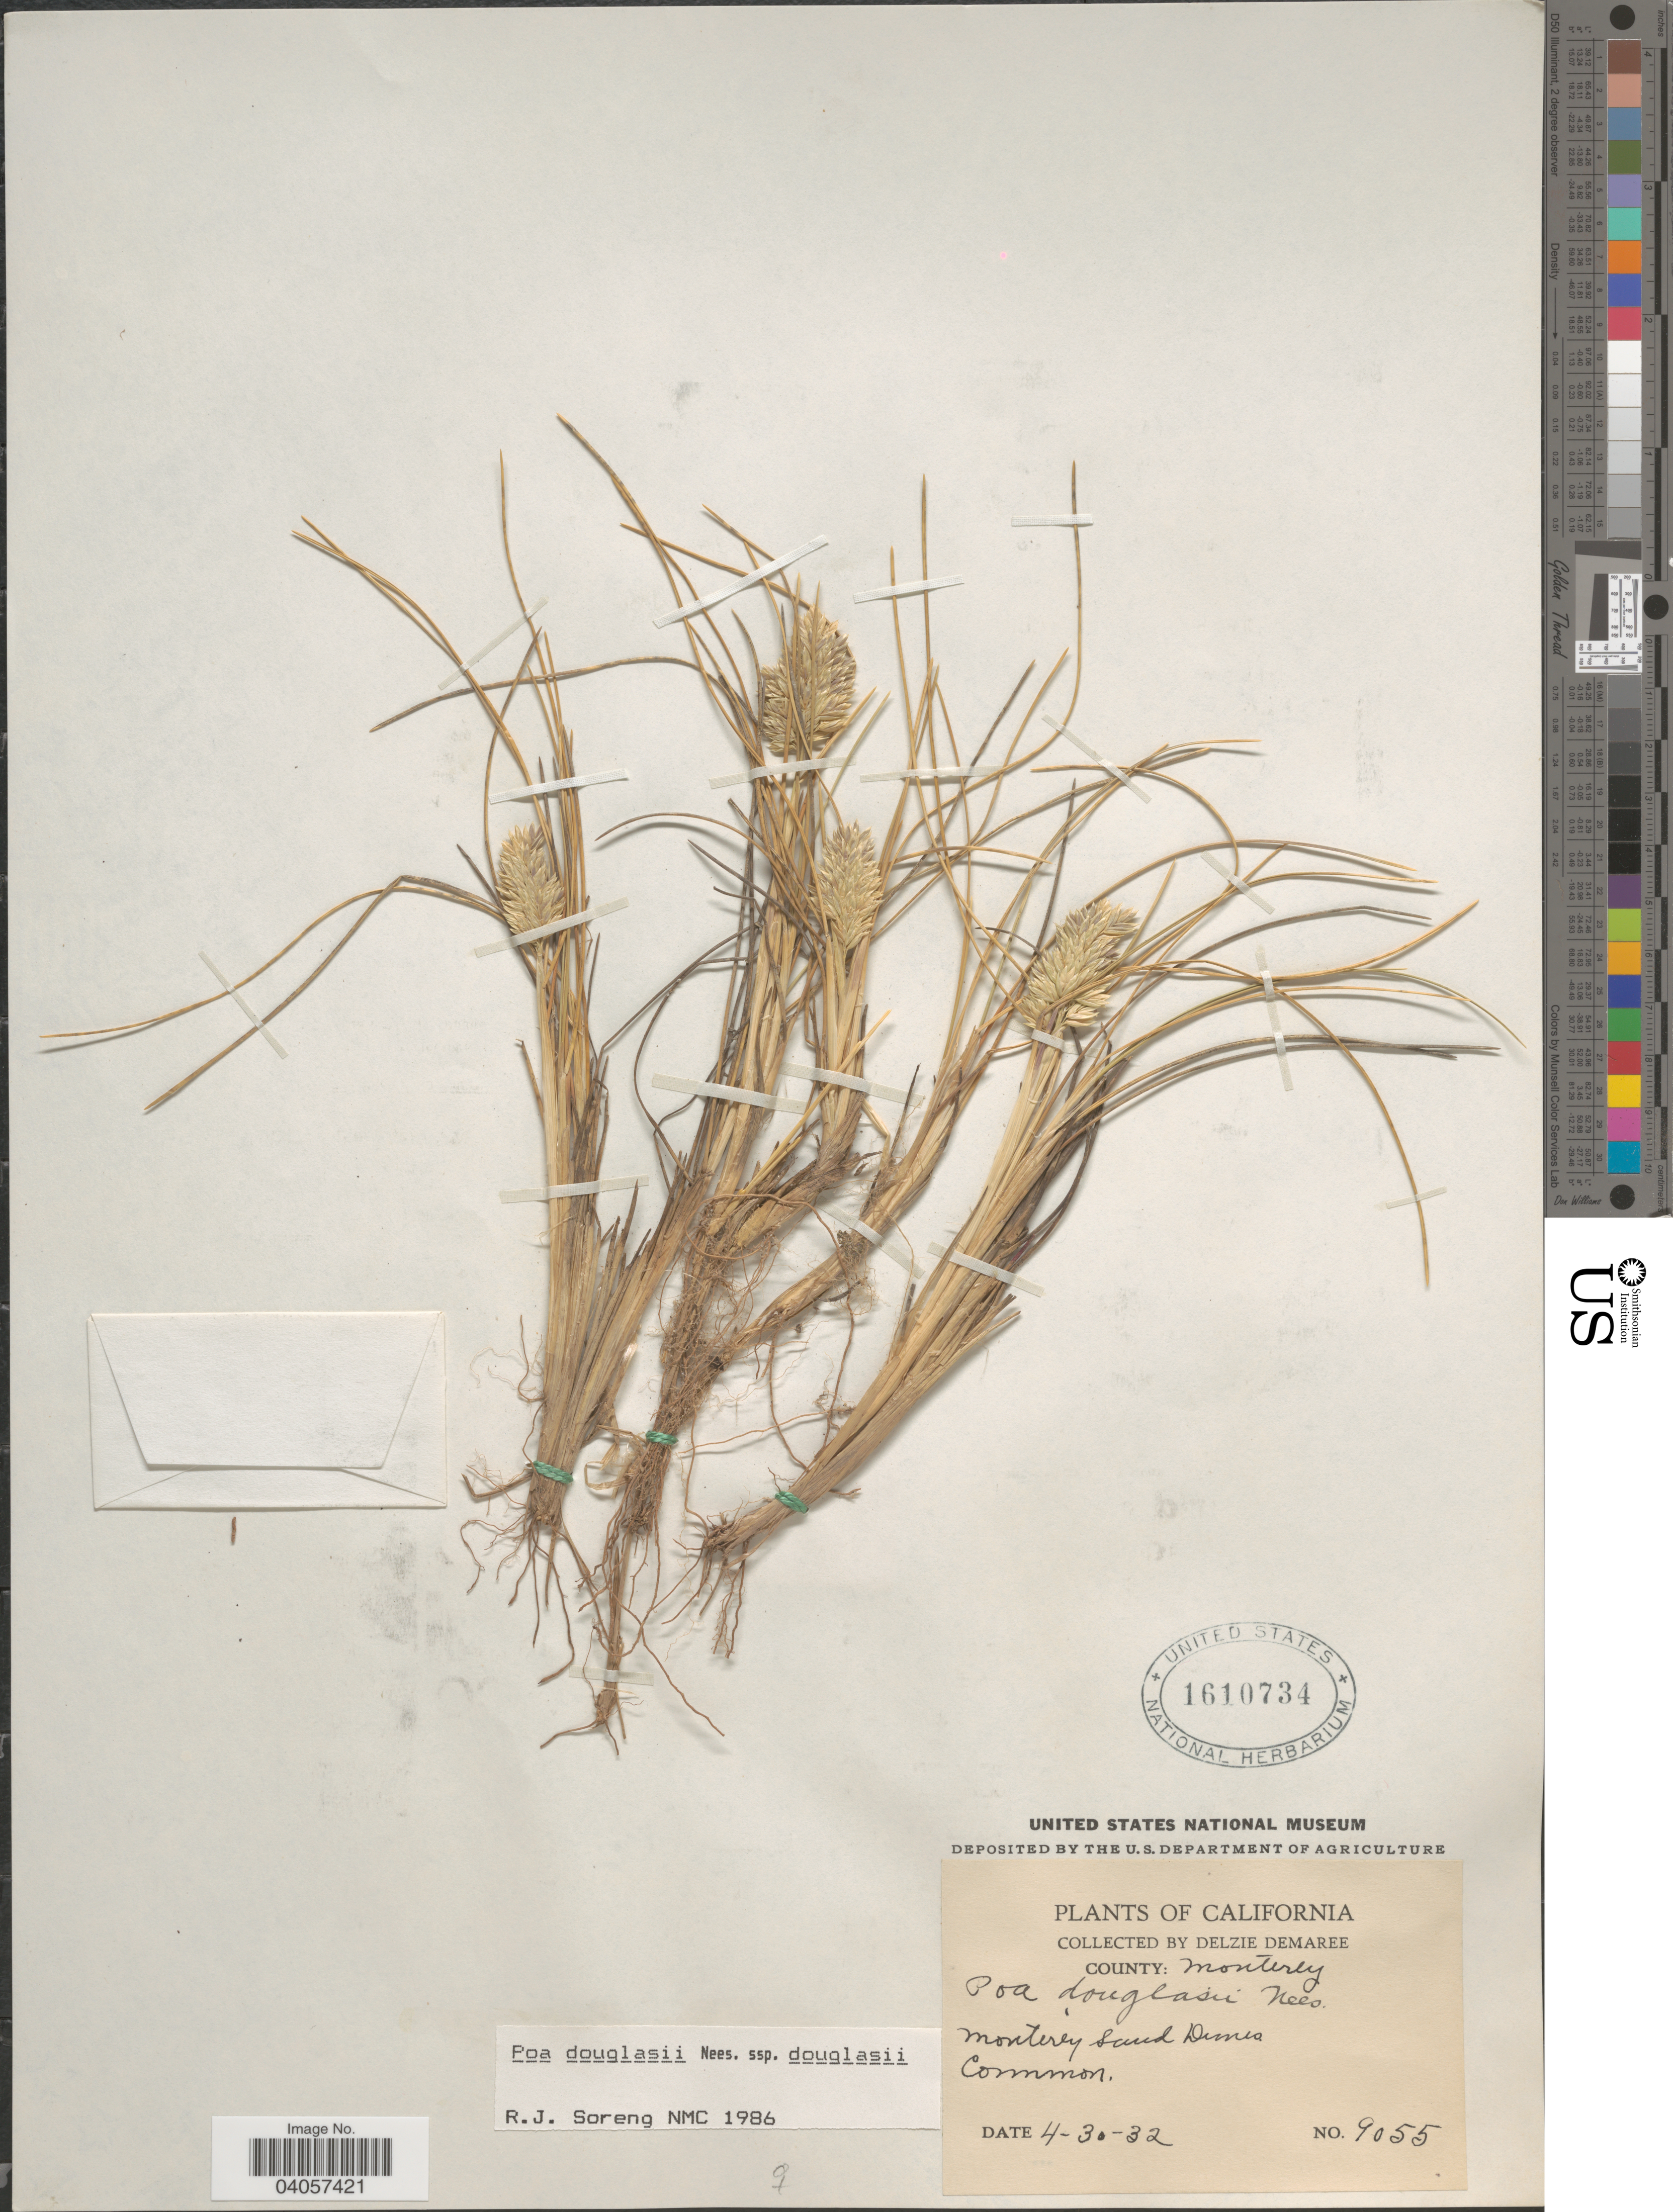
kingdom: Plantae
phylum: Tracheophyta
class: Liliopsida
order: Poales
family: Poaceae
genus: Poa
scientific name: Poa douglasii subsp. douglasii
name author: Nees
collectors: D. Demaree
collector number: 9055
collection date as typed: Transcribed d/m/y: 30/4/32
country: United States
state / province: California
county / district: Monterey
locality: County: Monterey. Monterey sand dunes. Common.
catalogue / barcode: US 1610734